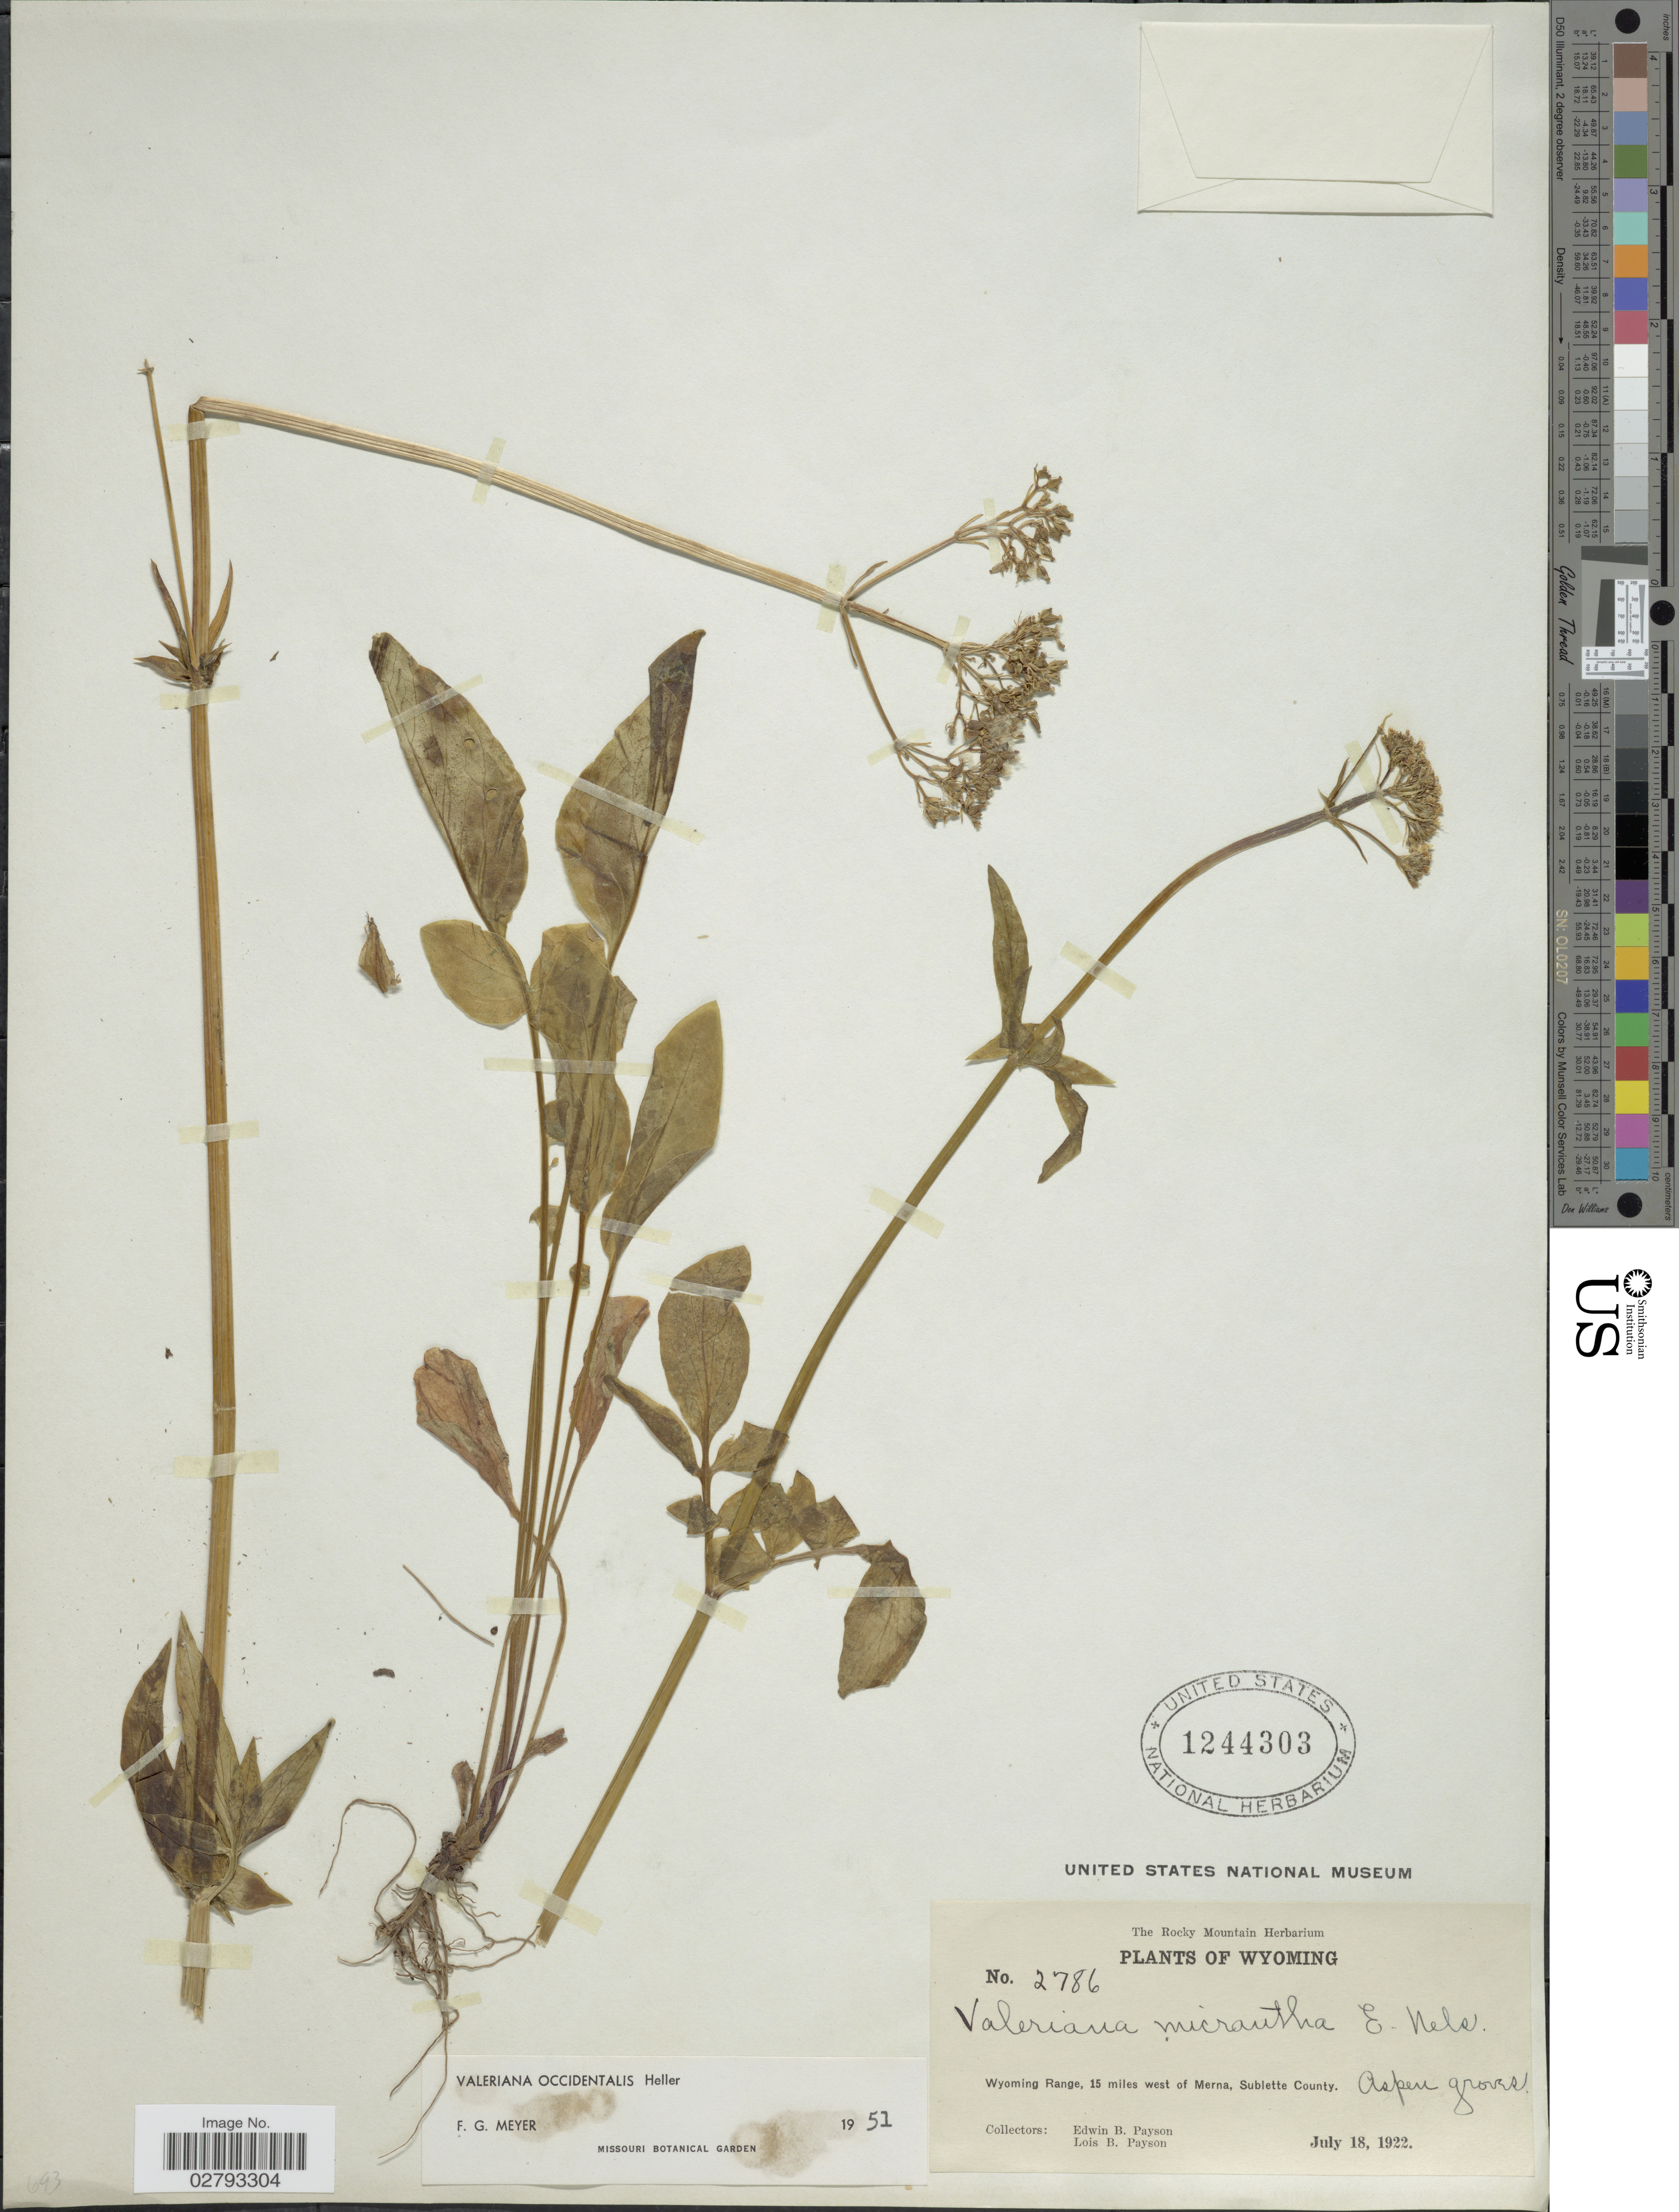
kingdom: Plantae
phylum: Tracheophyta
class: Magnoliopsida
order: Dipsacales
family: Caprifoliaceae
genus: Valeriana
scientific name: Valeriana occidentalis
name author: A. Heller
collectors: E. B. Payson & L. Payson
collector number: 2786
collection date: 1922-07-18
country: United States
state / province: Wyoming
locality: Wyoming Range, 15 miles west of Merna, Sublette County, Aspen groves.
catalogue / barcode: US 1244303